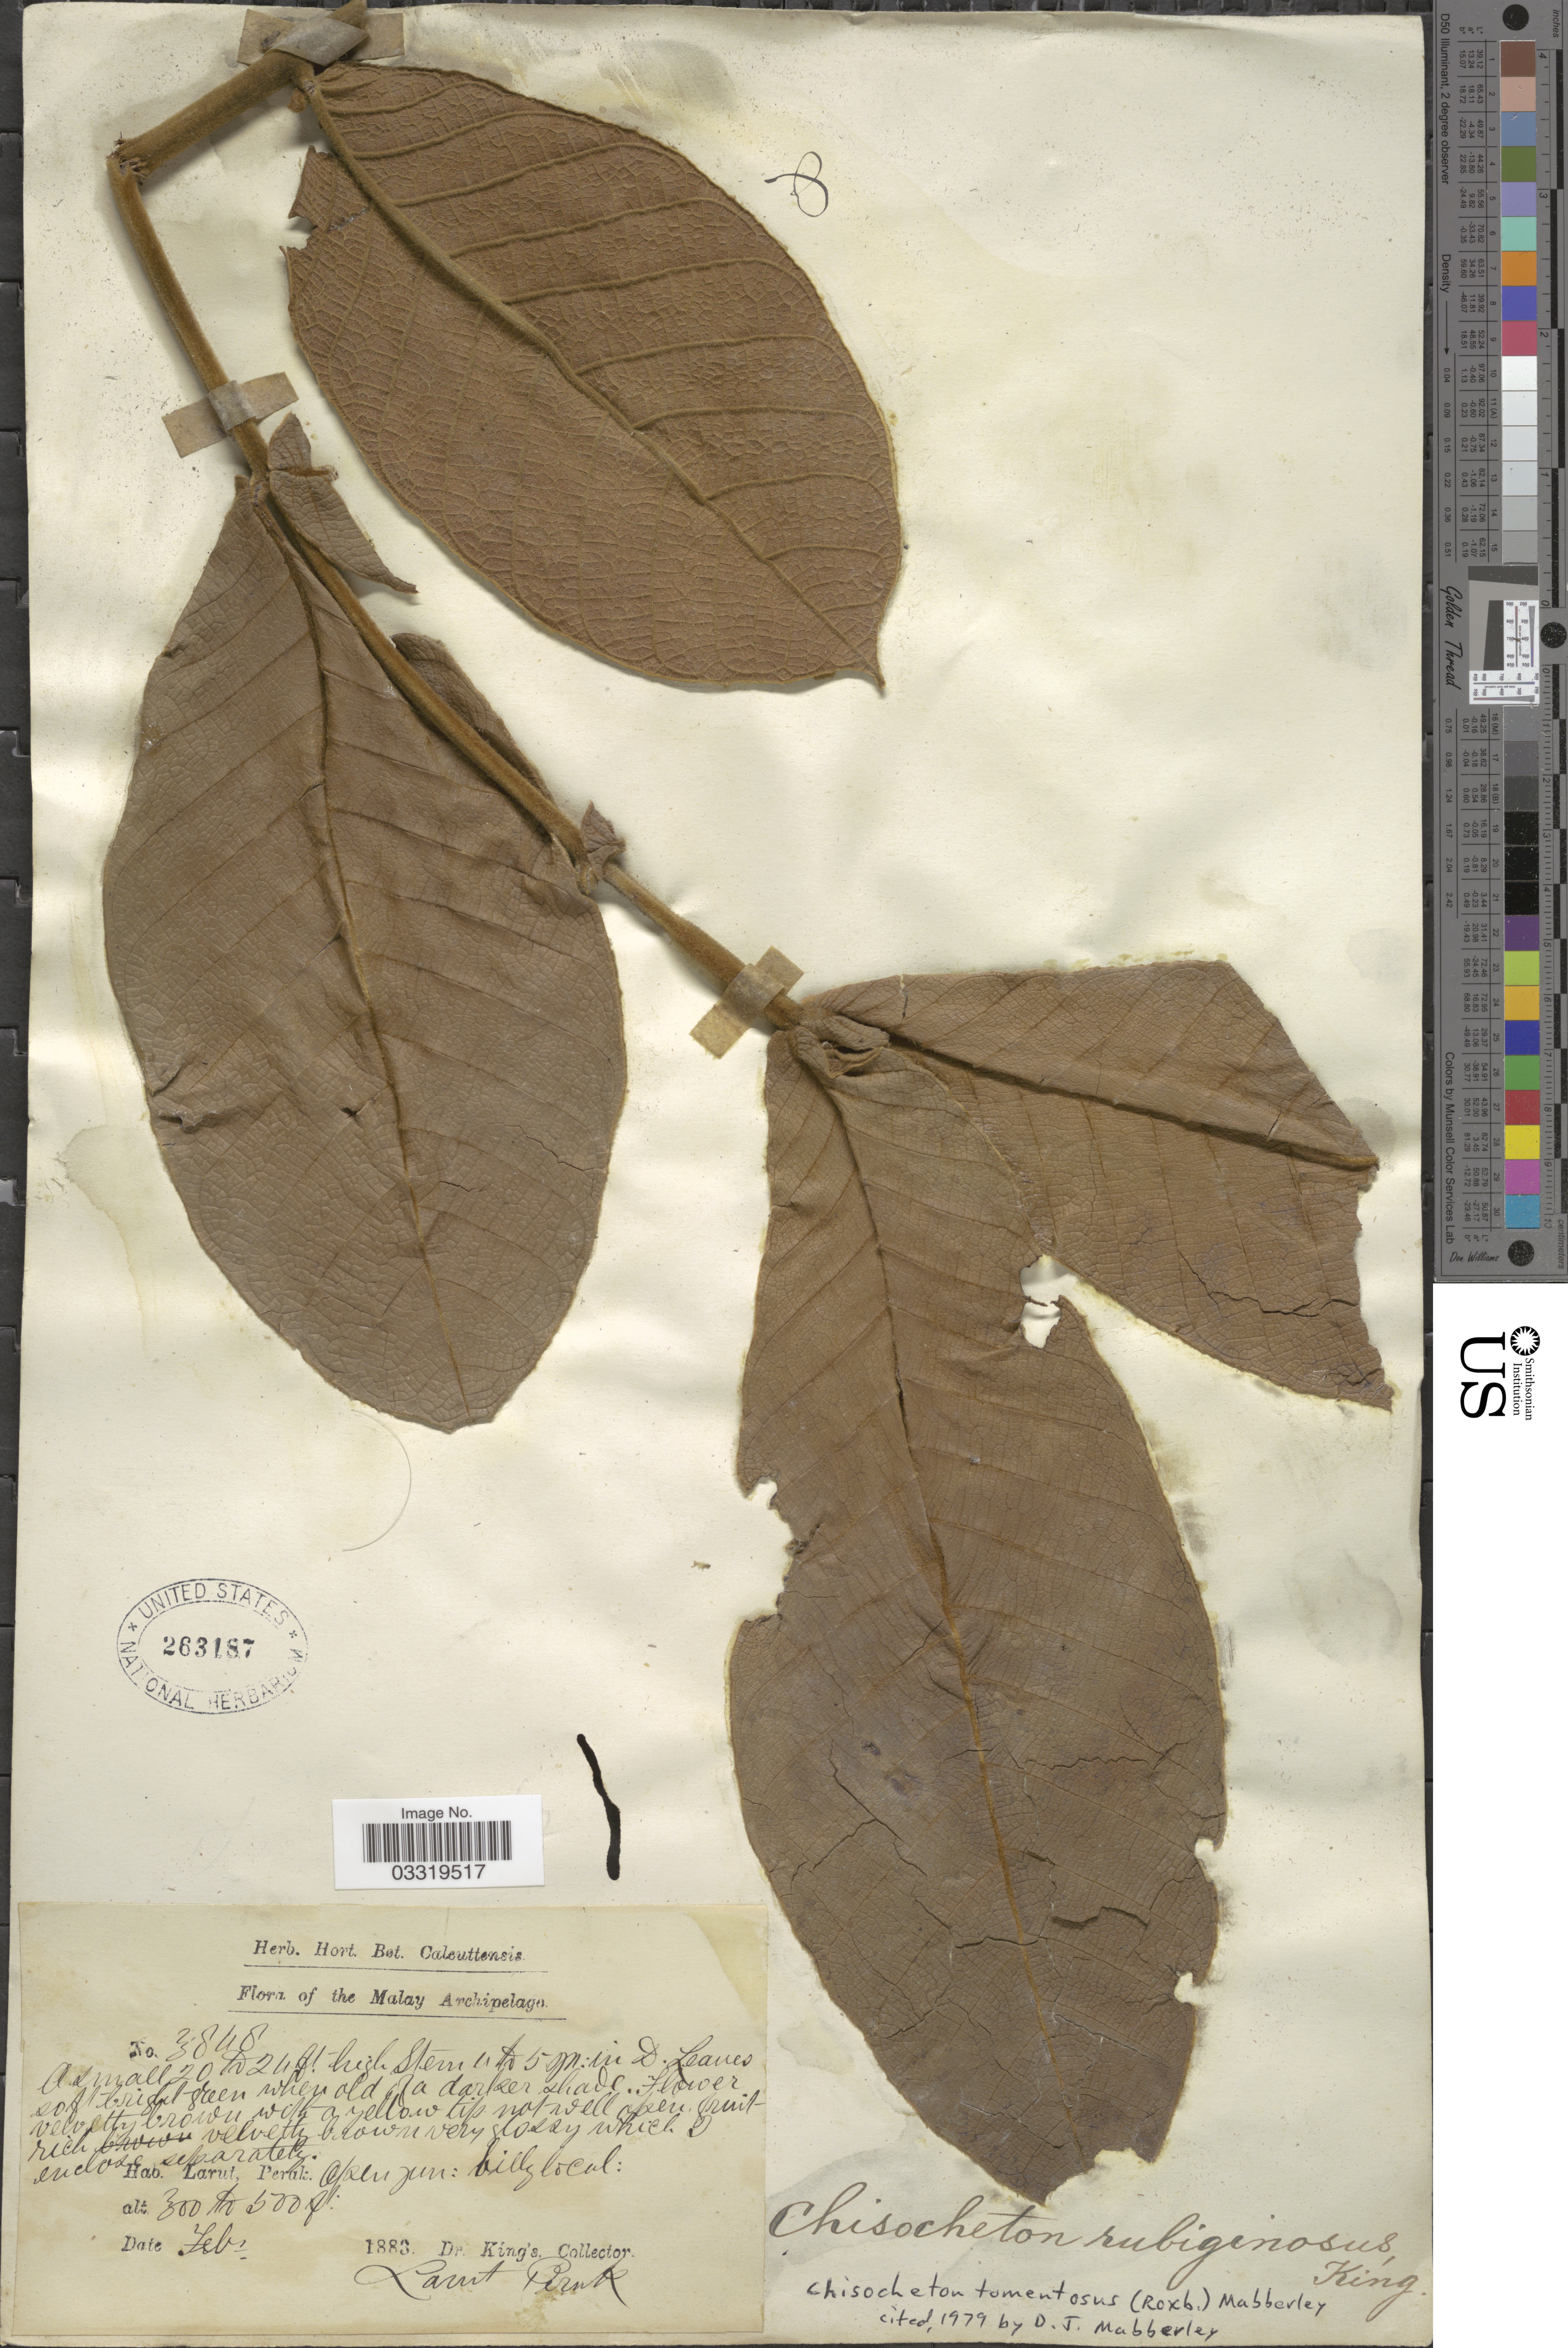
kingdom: Plantae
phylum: Tracheophyta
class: Magnoliopsida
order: Sapindales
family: Meliaceae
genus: Chisocheton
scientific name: Chisocheton tomentosus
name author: (Roxb.) Mabb.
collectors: Dr. King's collector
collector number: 3848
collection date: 1883-02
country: Malaysia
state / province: Perak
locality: Malay Peninsula, Larut.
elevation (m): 91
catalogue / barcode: US 263187